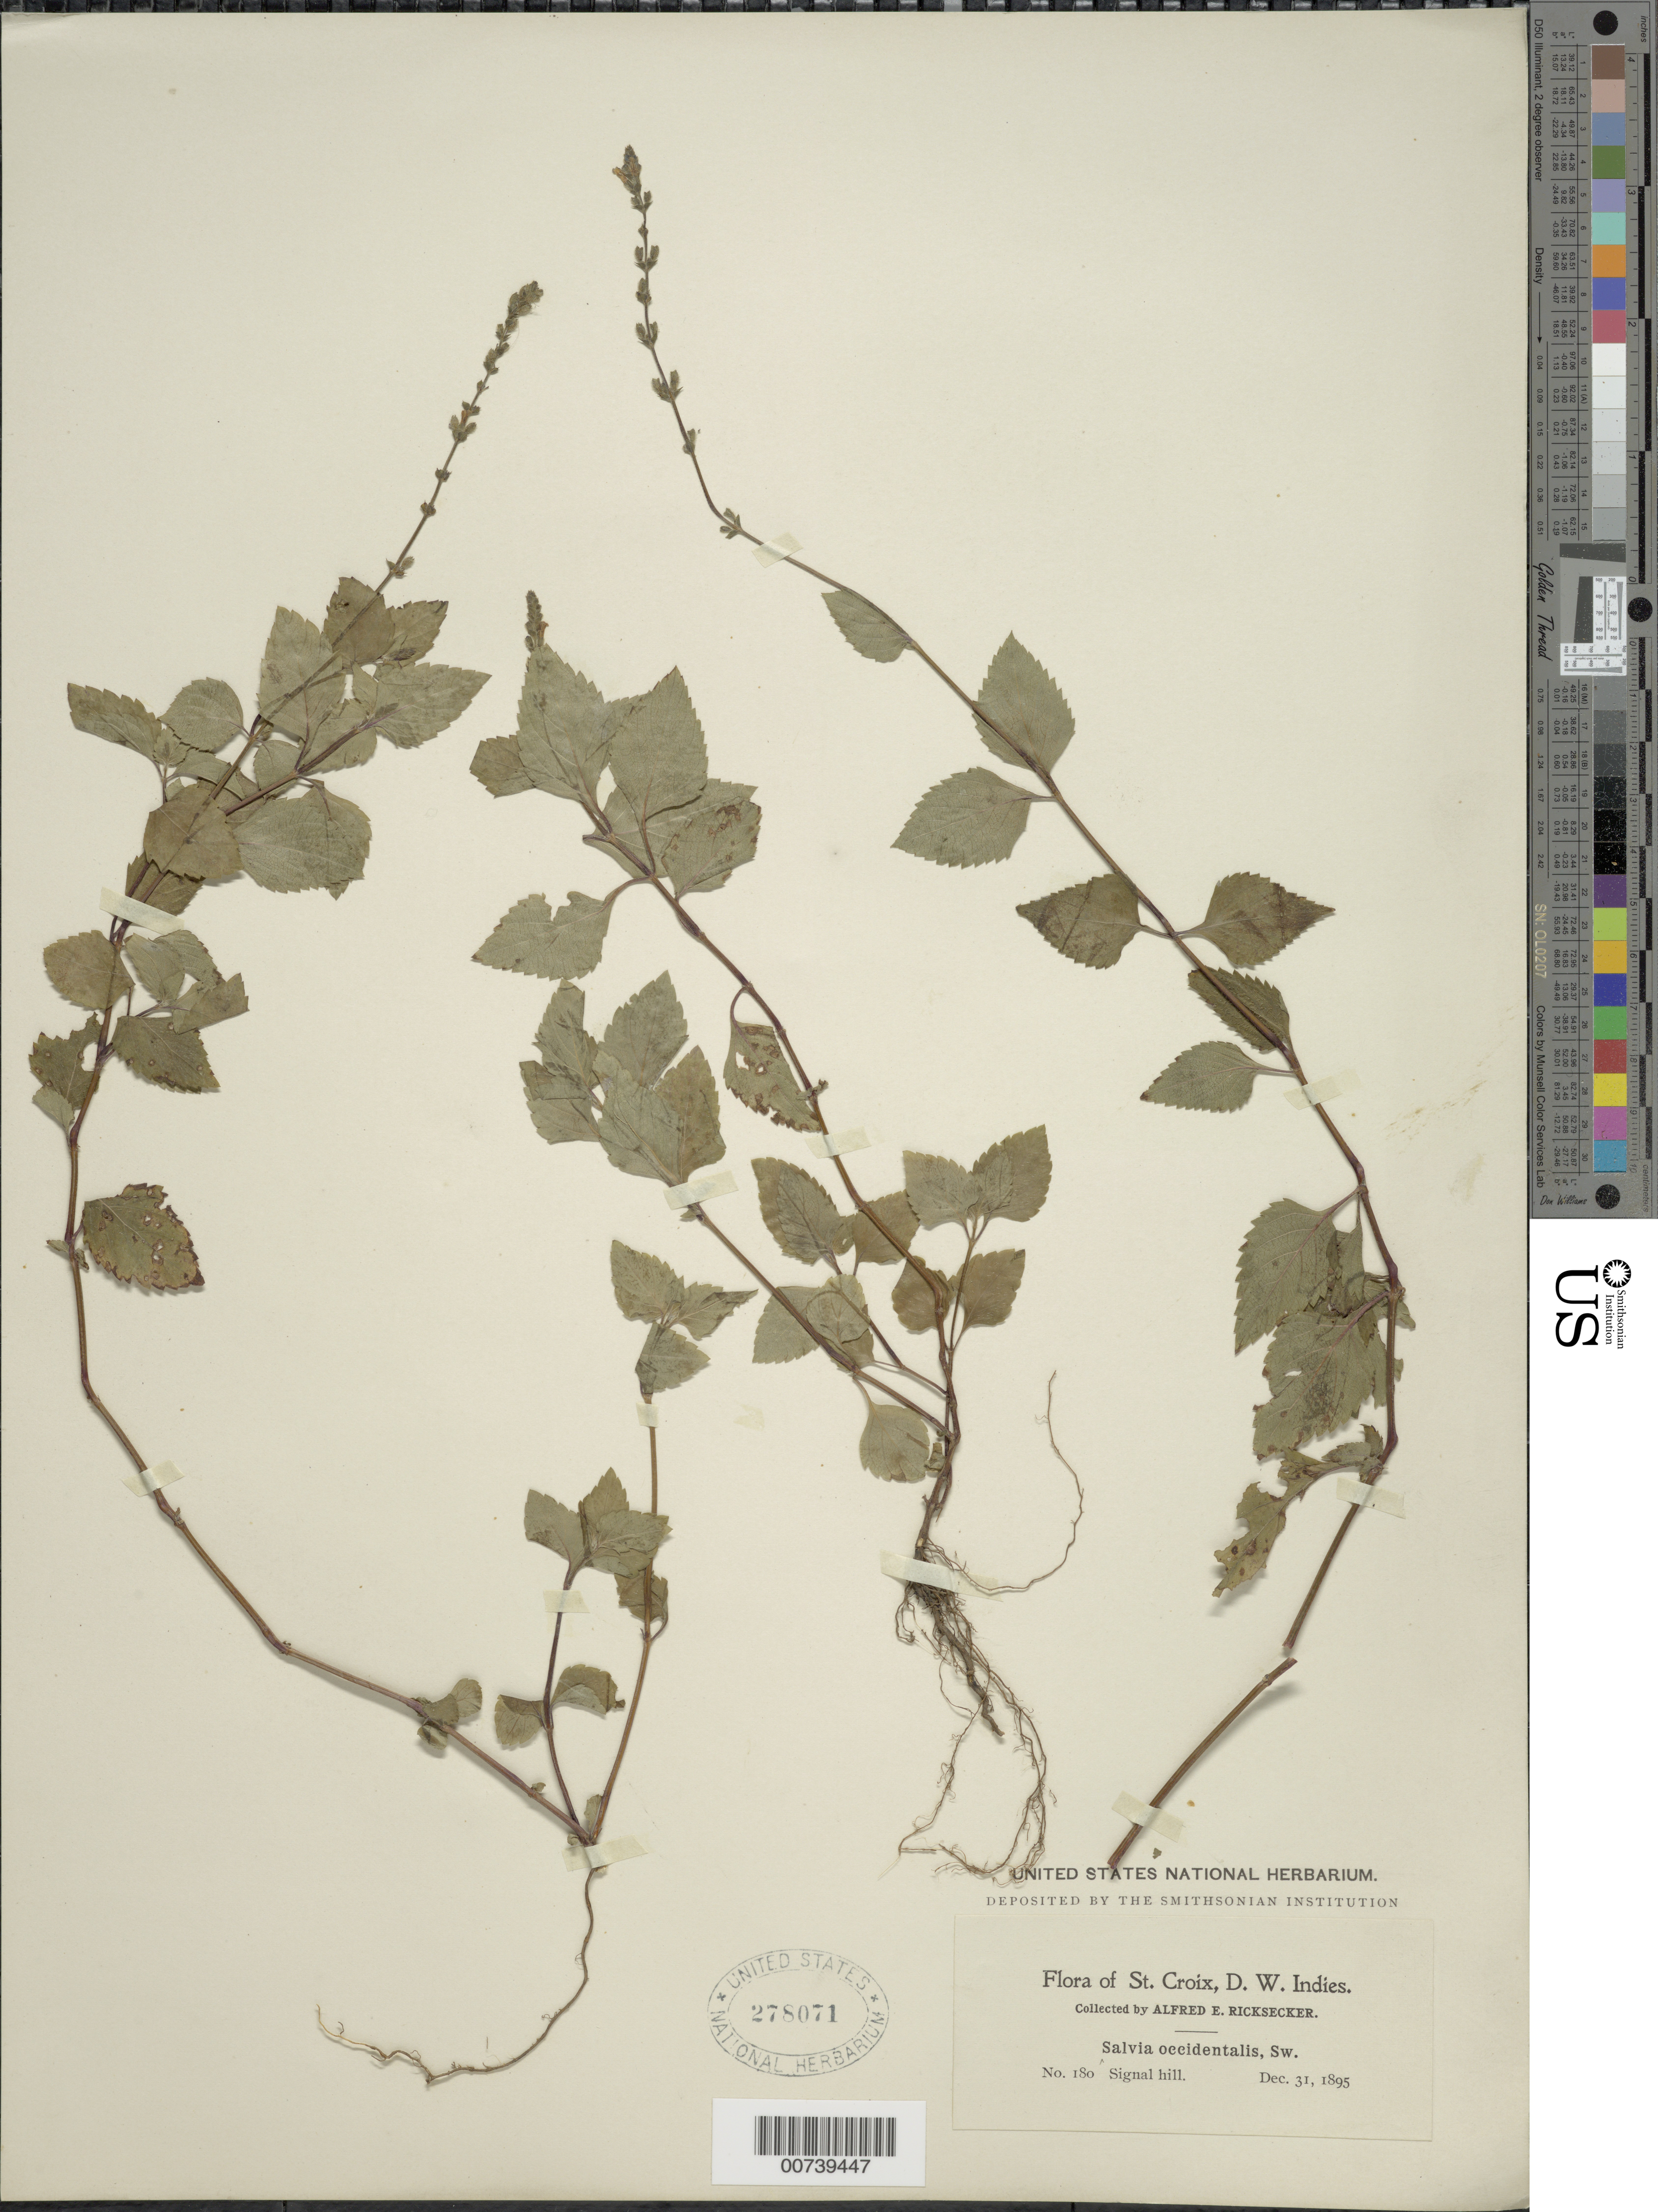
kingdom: Plantae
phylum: Tracheophyta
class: Magnoliopsida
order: Lamiales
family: Lamiaceae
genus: Salvia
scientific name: Salvia occidentalis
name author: Sw.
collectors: A. E. Ricksecker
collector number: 180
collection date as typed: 31 Dec 1895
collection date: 1895-12-31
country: U.S. Virgin Islands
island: St. Croix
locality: Signal Hill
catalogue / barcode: US 278071